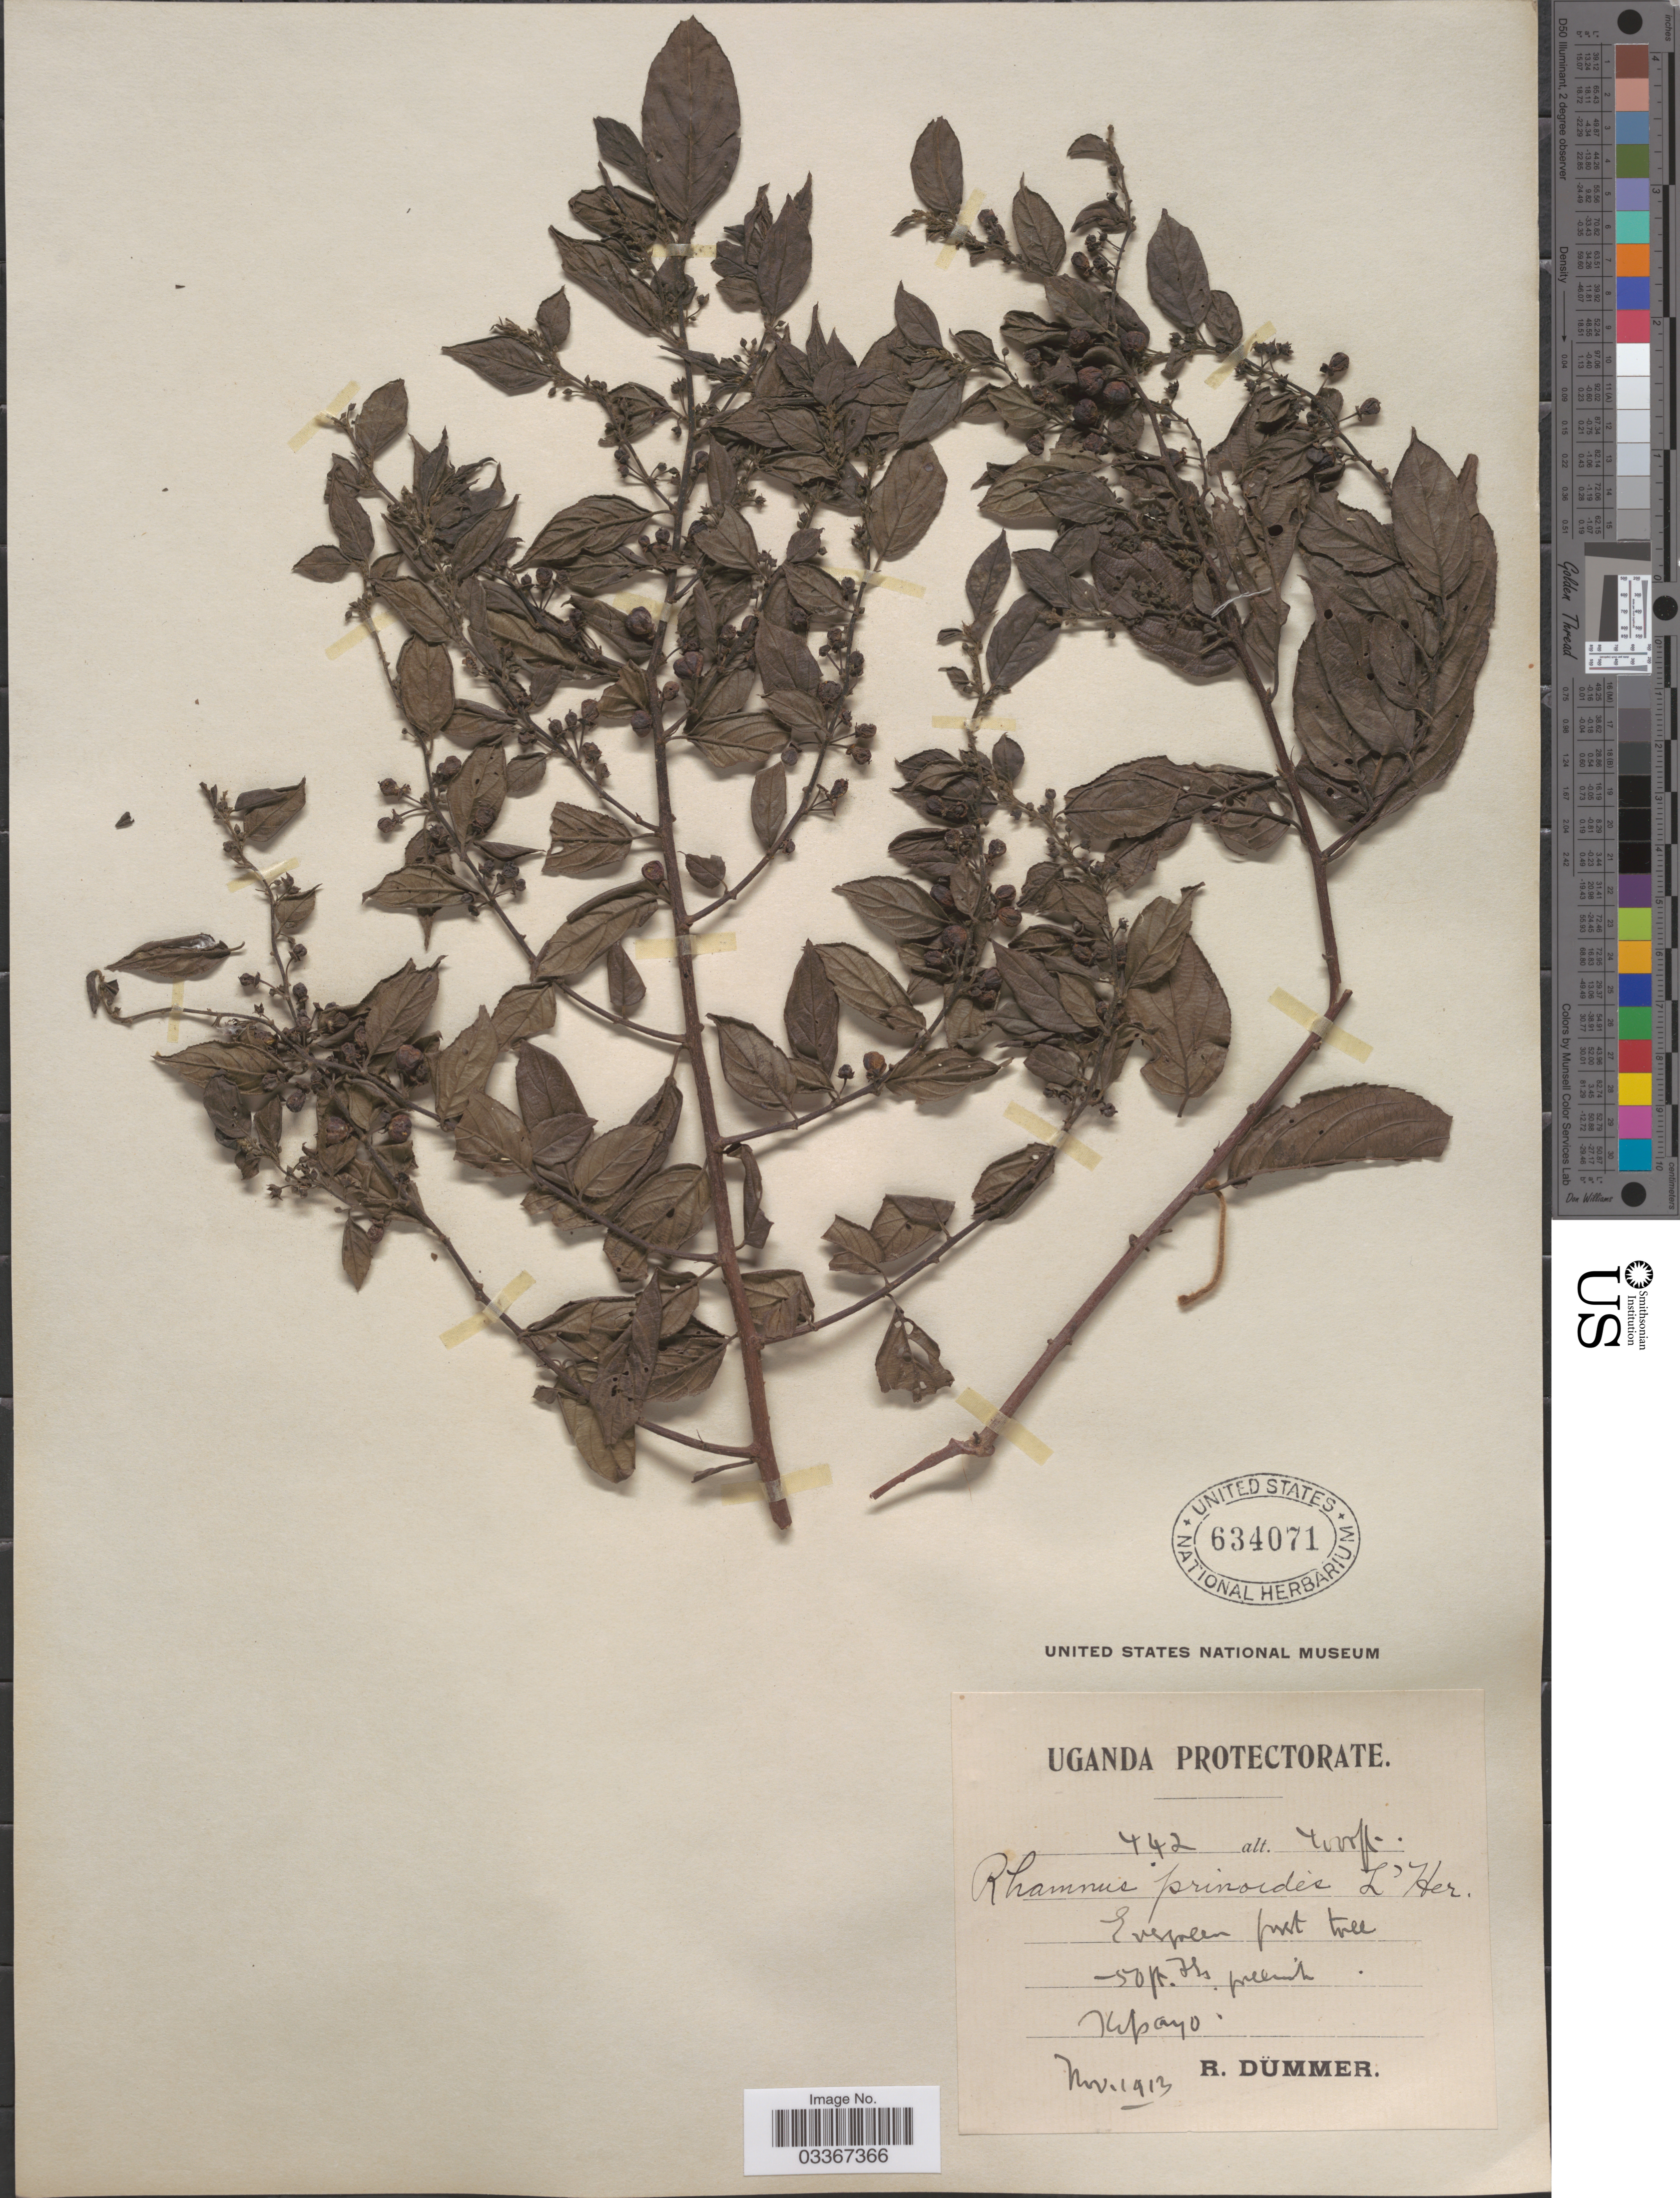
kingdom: Plantae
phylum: Tracheophyta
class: Magnoliopsida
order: Rosales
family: Rhamnaceae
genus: Rhamnus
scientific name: Rhamnus prinoides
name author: L'Hér.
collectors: R. A. Dümmer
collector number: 442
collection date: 1913-11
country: Uganda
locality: Uganda Protectorate. Kipayo.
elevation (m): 1219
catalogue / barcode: US 634071